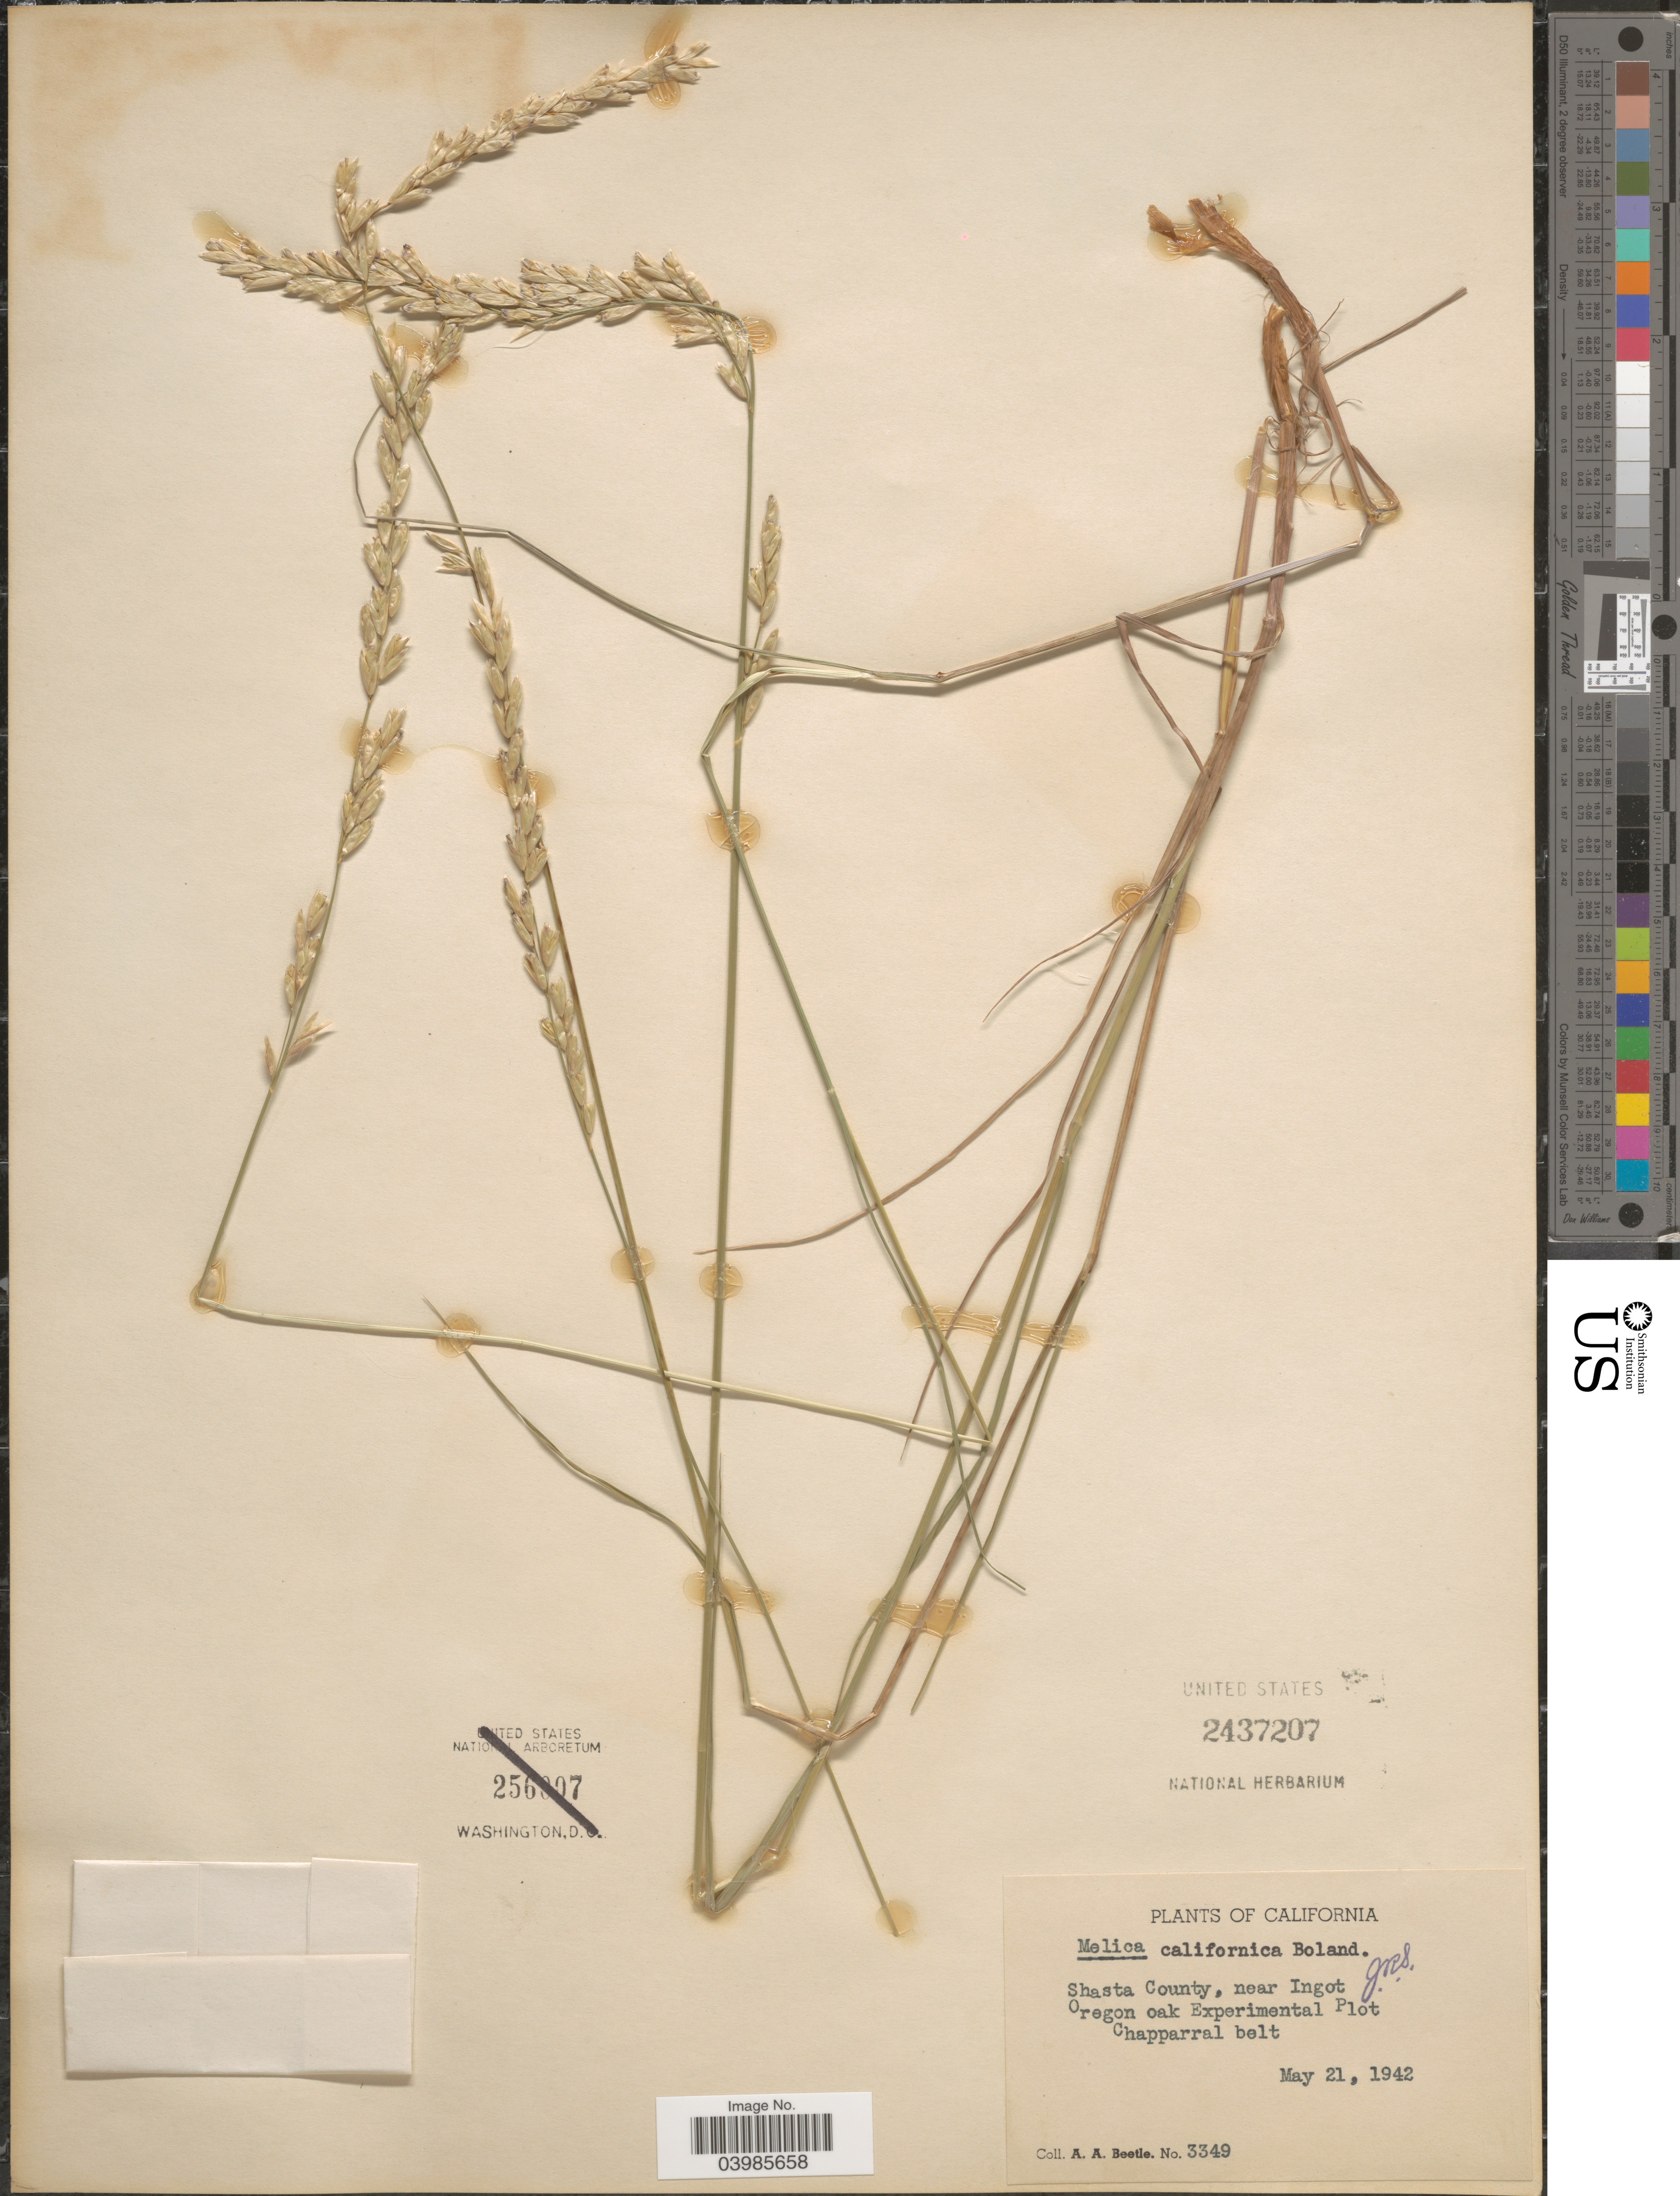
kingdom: Plantae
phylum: Tracheophyta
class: Liliopsida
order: Poales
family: Poaceae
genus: Melica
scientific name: Melica californica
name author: Scribn.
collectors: A. A. Beetle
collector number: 3349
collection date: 1942-05-21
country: United States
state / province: California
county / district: Shasta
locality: Shasta County, near Ingot. Oregon oak Experimental Plot Chapaparral belt.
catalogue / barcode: US 2437207